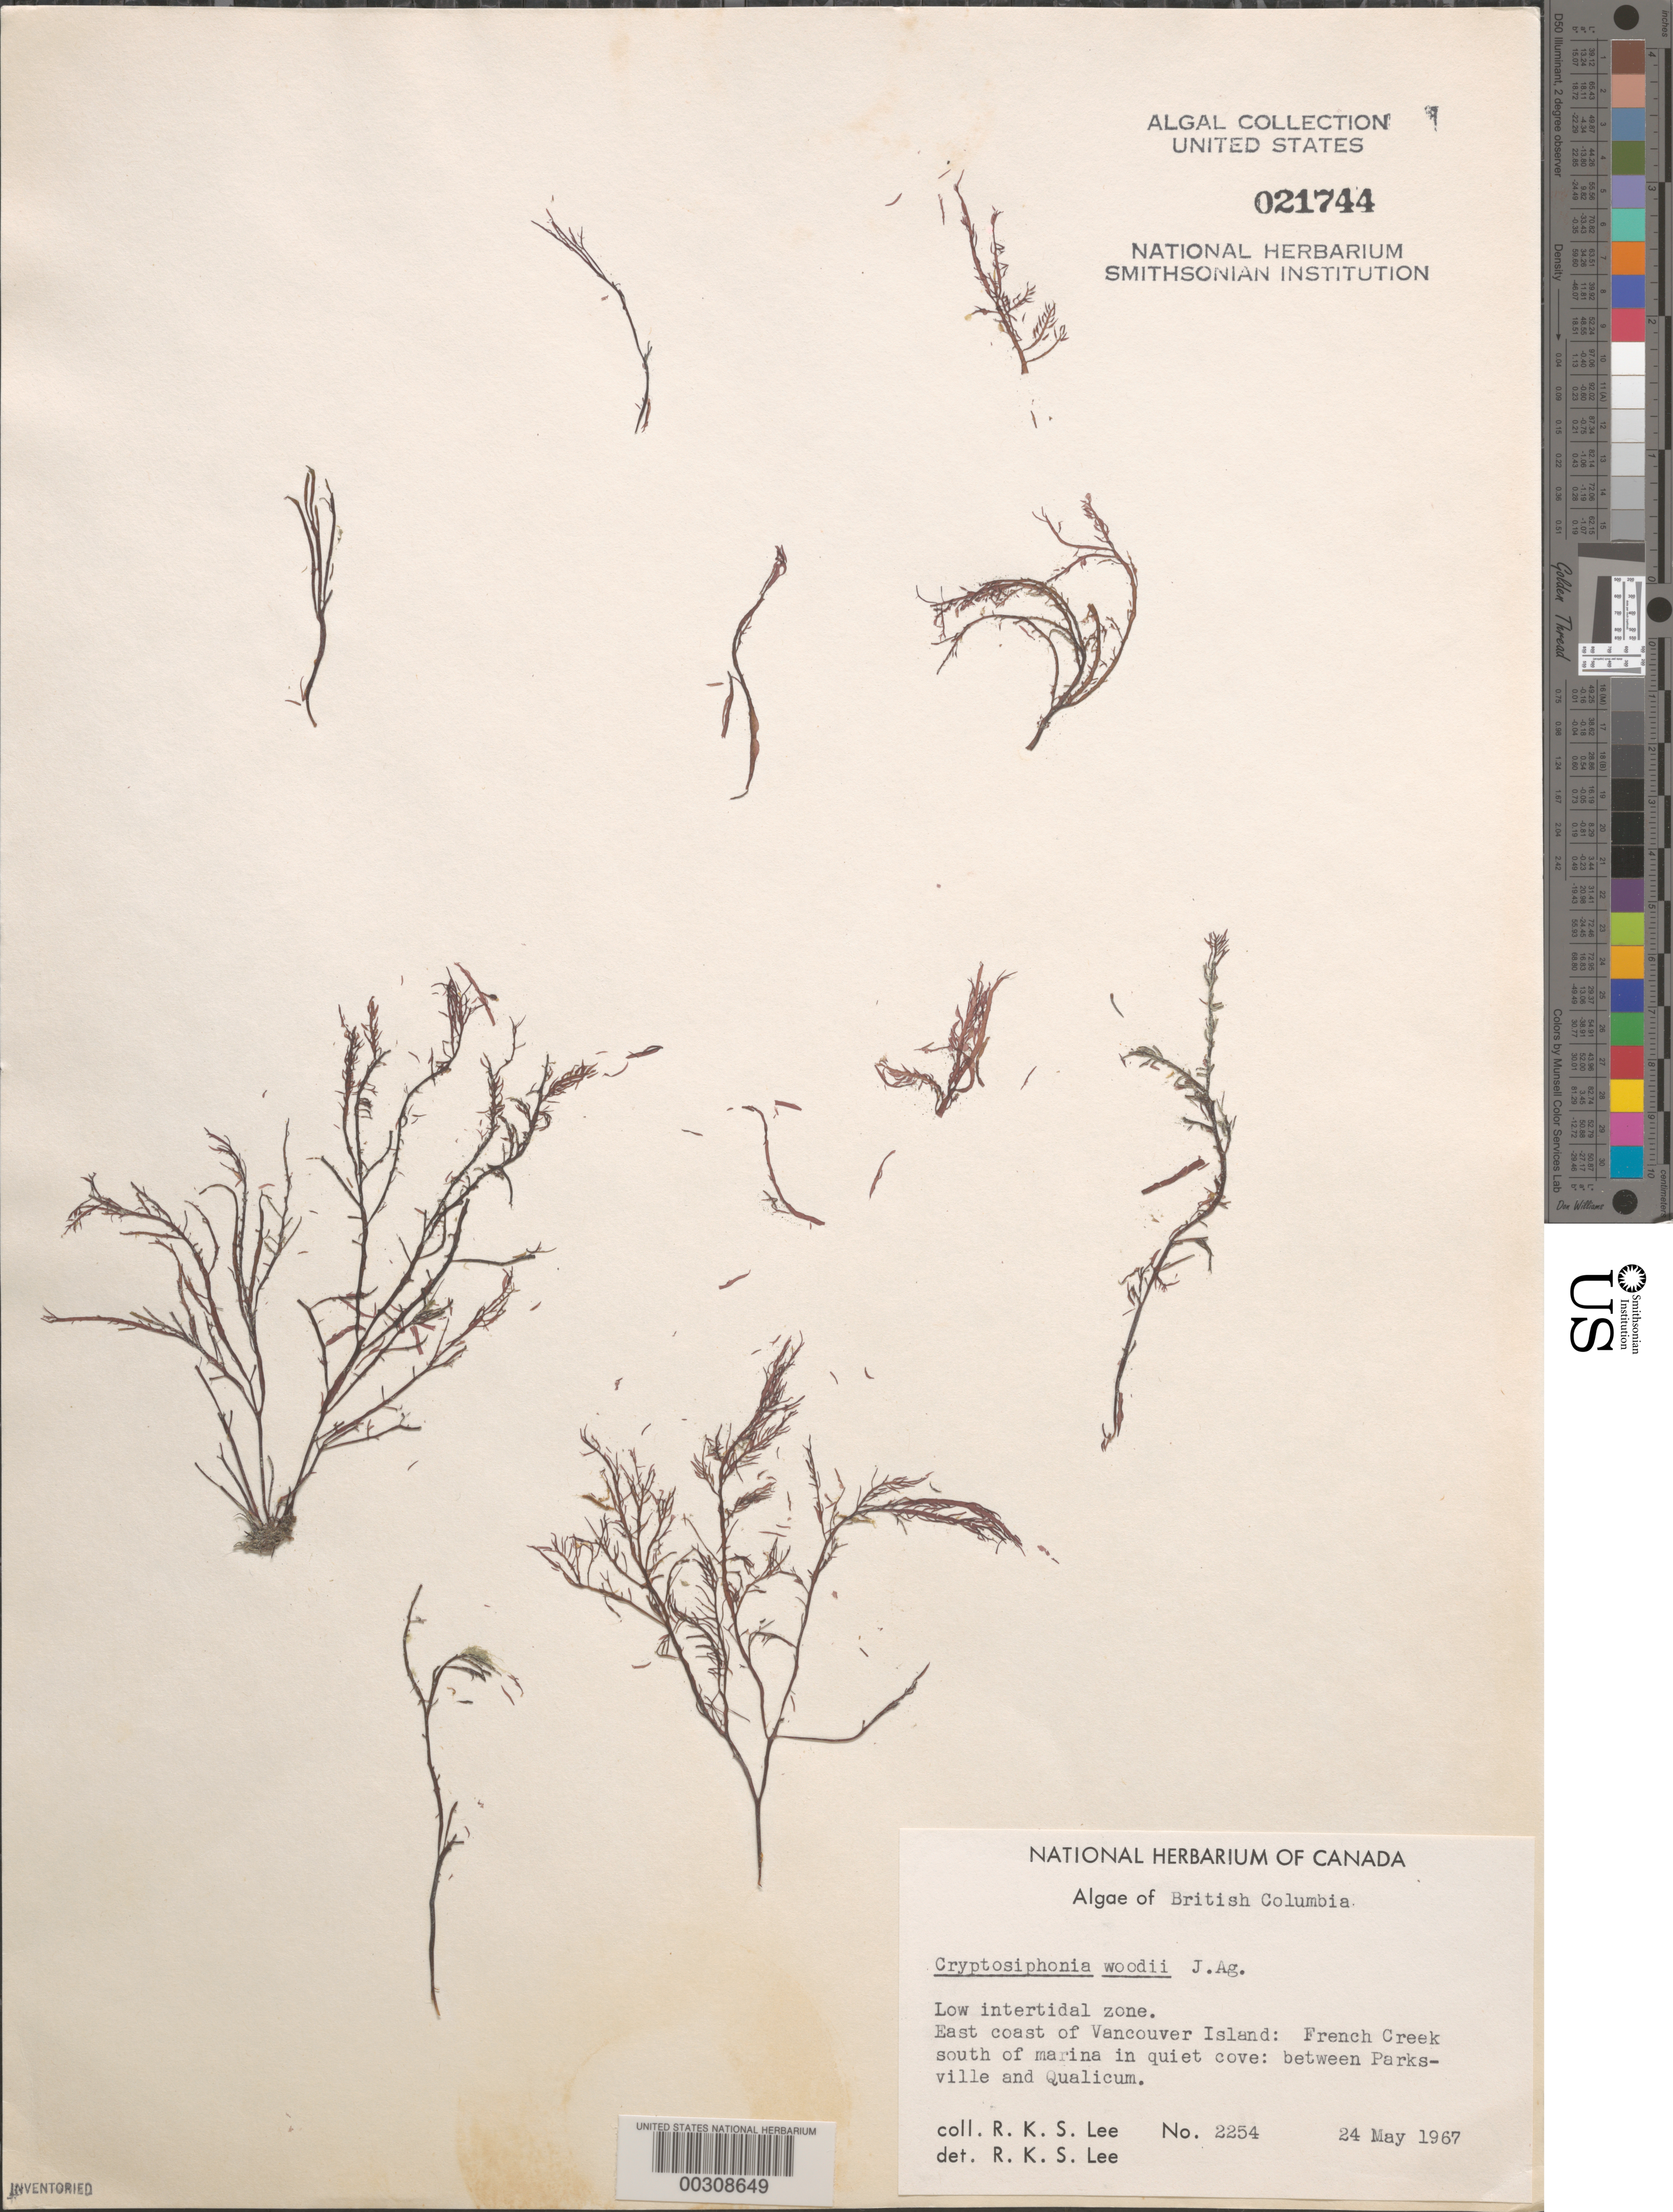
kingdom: Plantae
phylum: Rhodophyta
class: Florideophyceae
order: Gigartinales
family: Dumontiaceae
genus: Cryptosiphonia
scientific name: Cryptosiphonia woodii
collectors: R. Lee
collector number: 2254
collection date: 1967-05-24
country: Canada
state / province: British Columbia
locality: Low intertidal zone. East coast of Vancouver Island: French Creek south of marina in quiet cove: between Parksville and Qualicum.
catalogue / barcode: US 21744